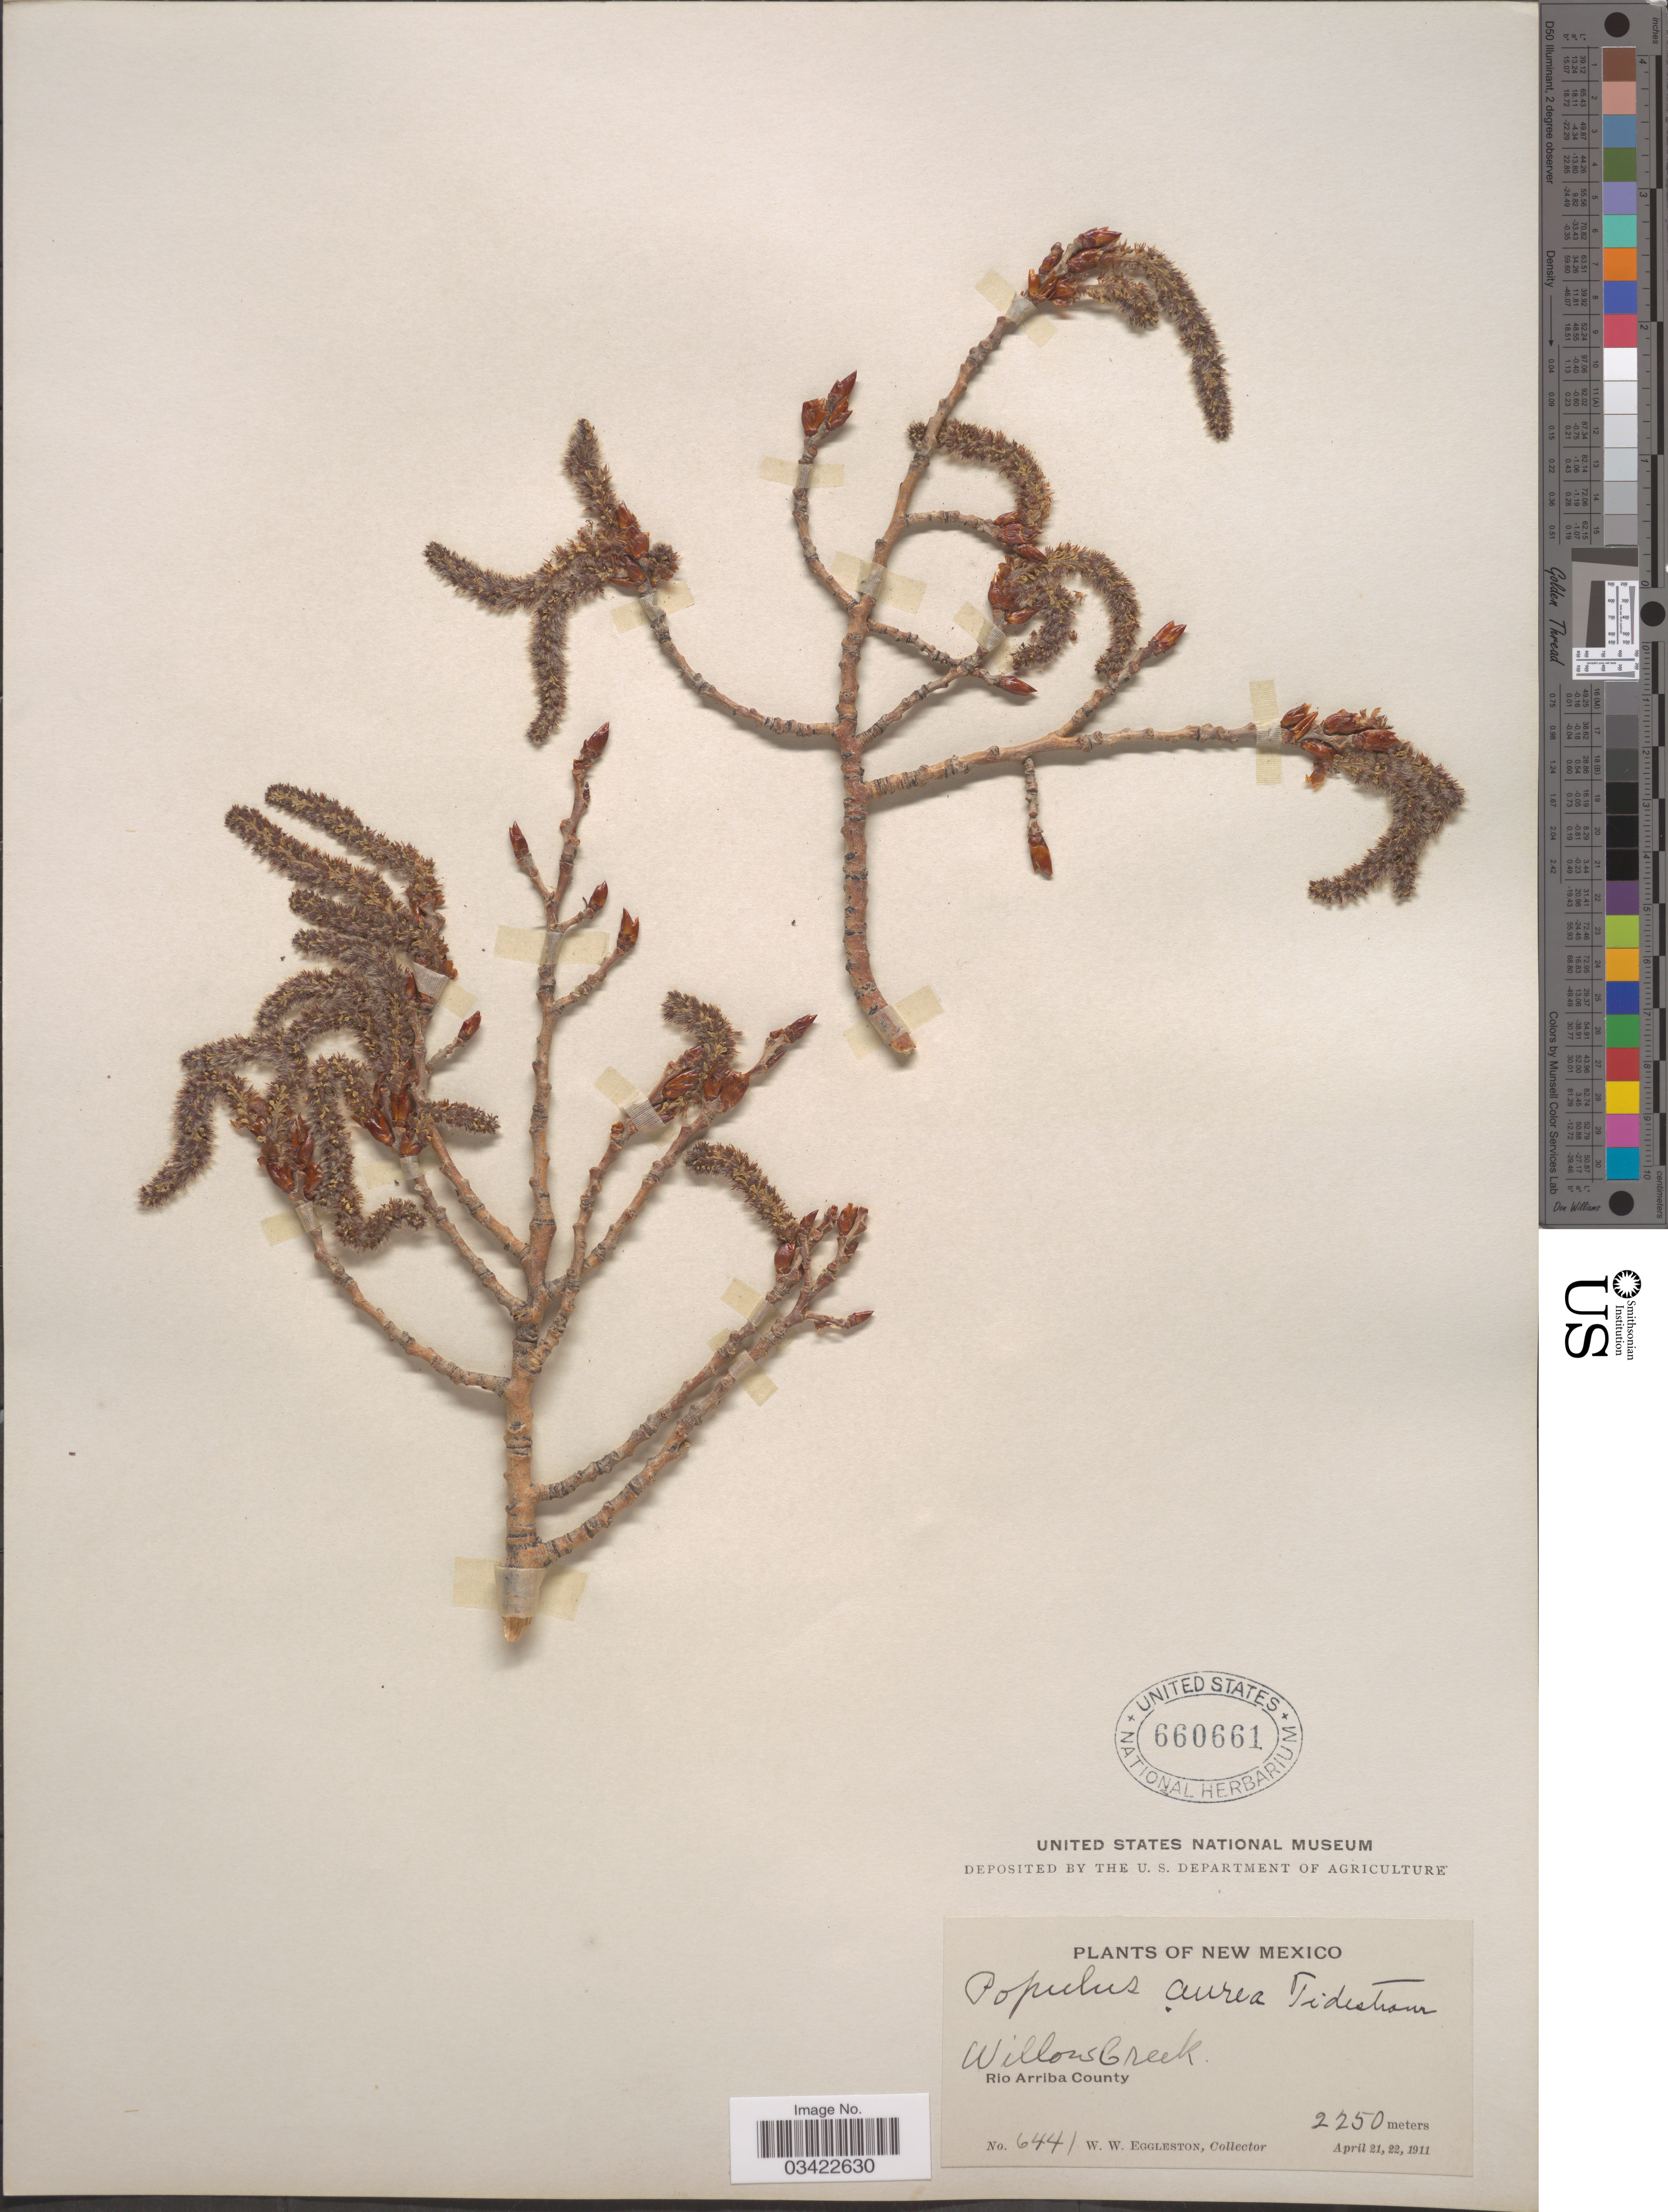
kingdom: Plantae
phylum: Tracheophyta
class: Magnoliopsida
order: Malpighiales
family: Salicaceae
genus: Populus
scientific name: Populus tremuloides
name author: Michx.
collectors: W. W. Eggleston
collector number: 6441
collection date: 1911-04-21/1911-04-22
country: United States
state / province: New Mexico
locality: Willow Creek. Rio Arriba County.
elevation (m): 2250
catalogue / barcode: US 660661